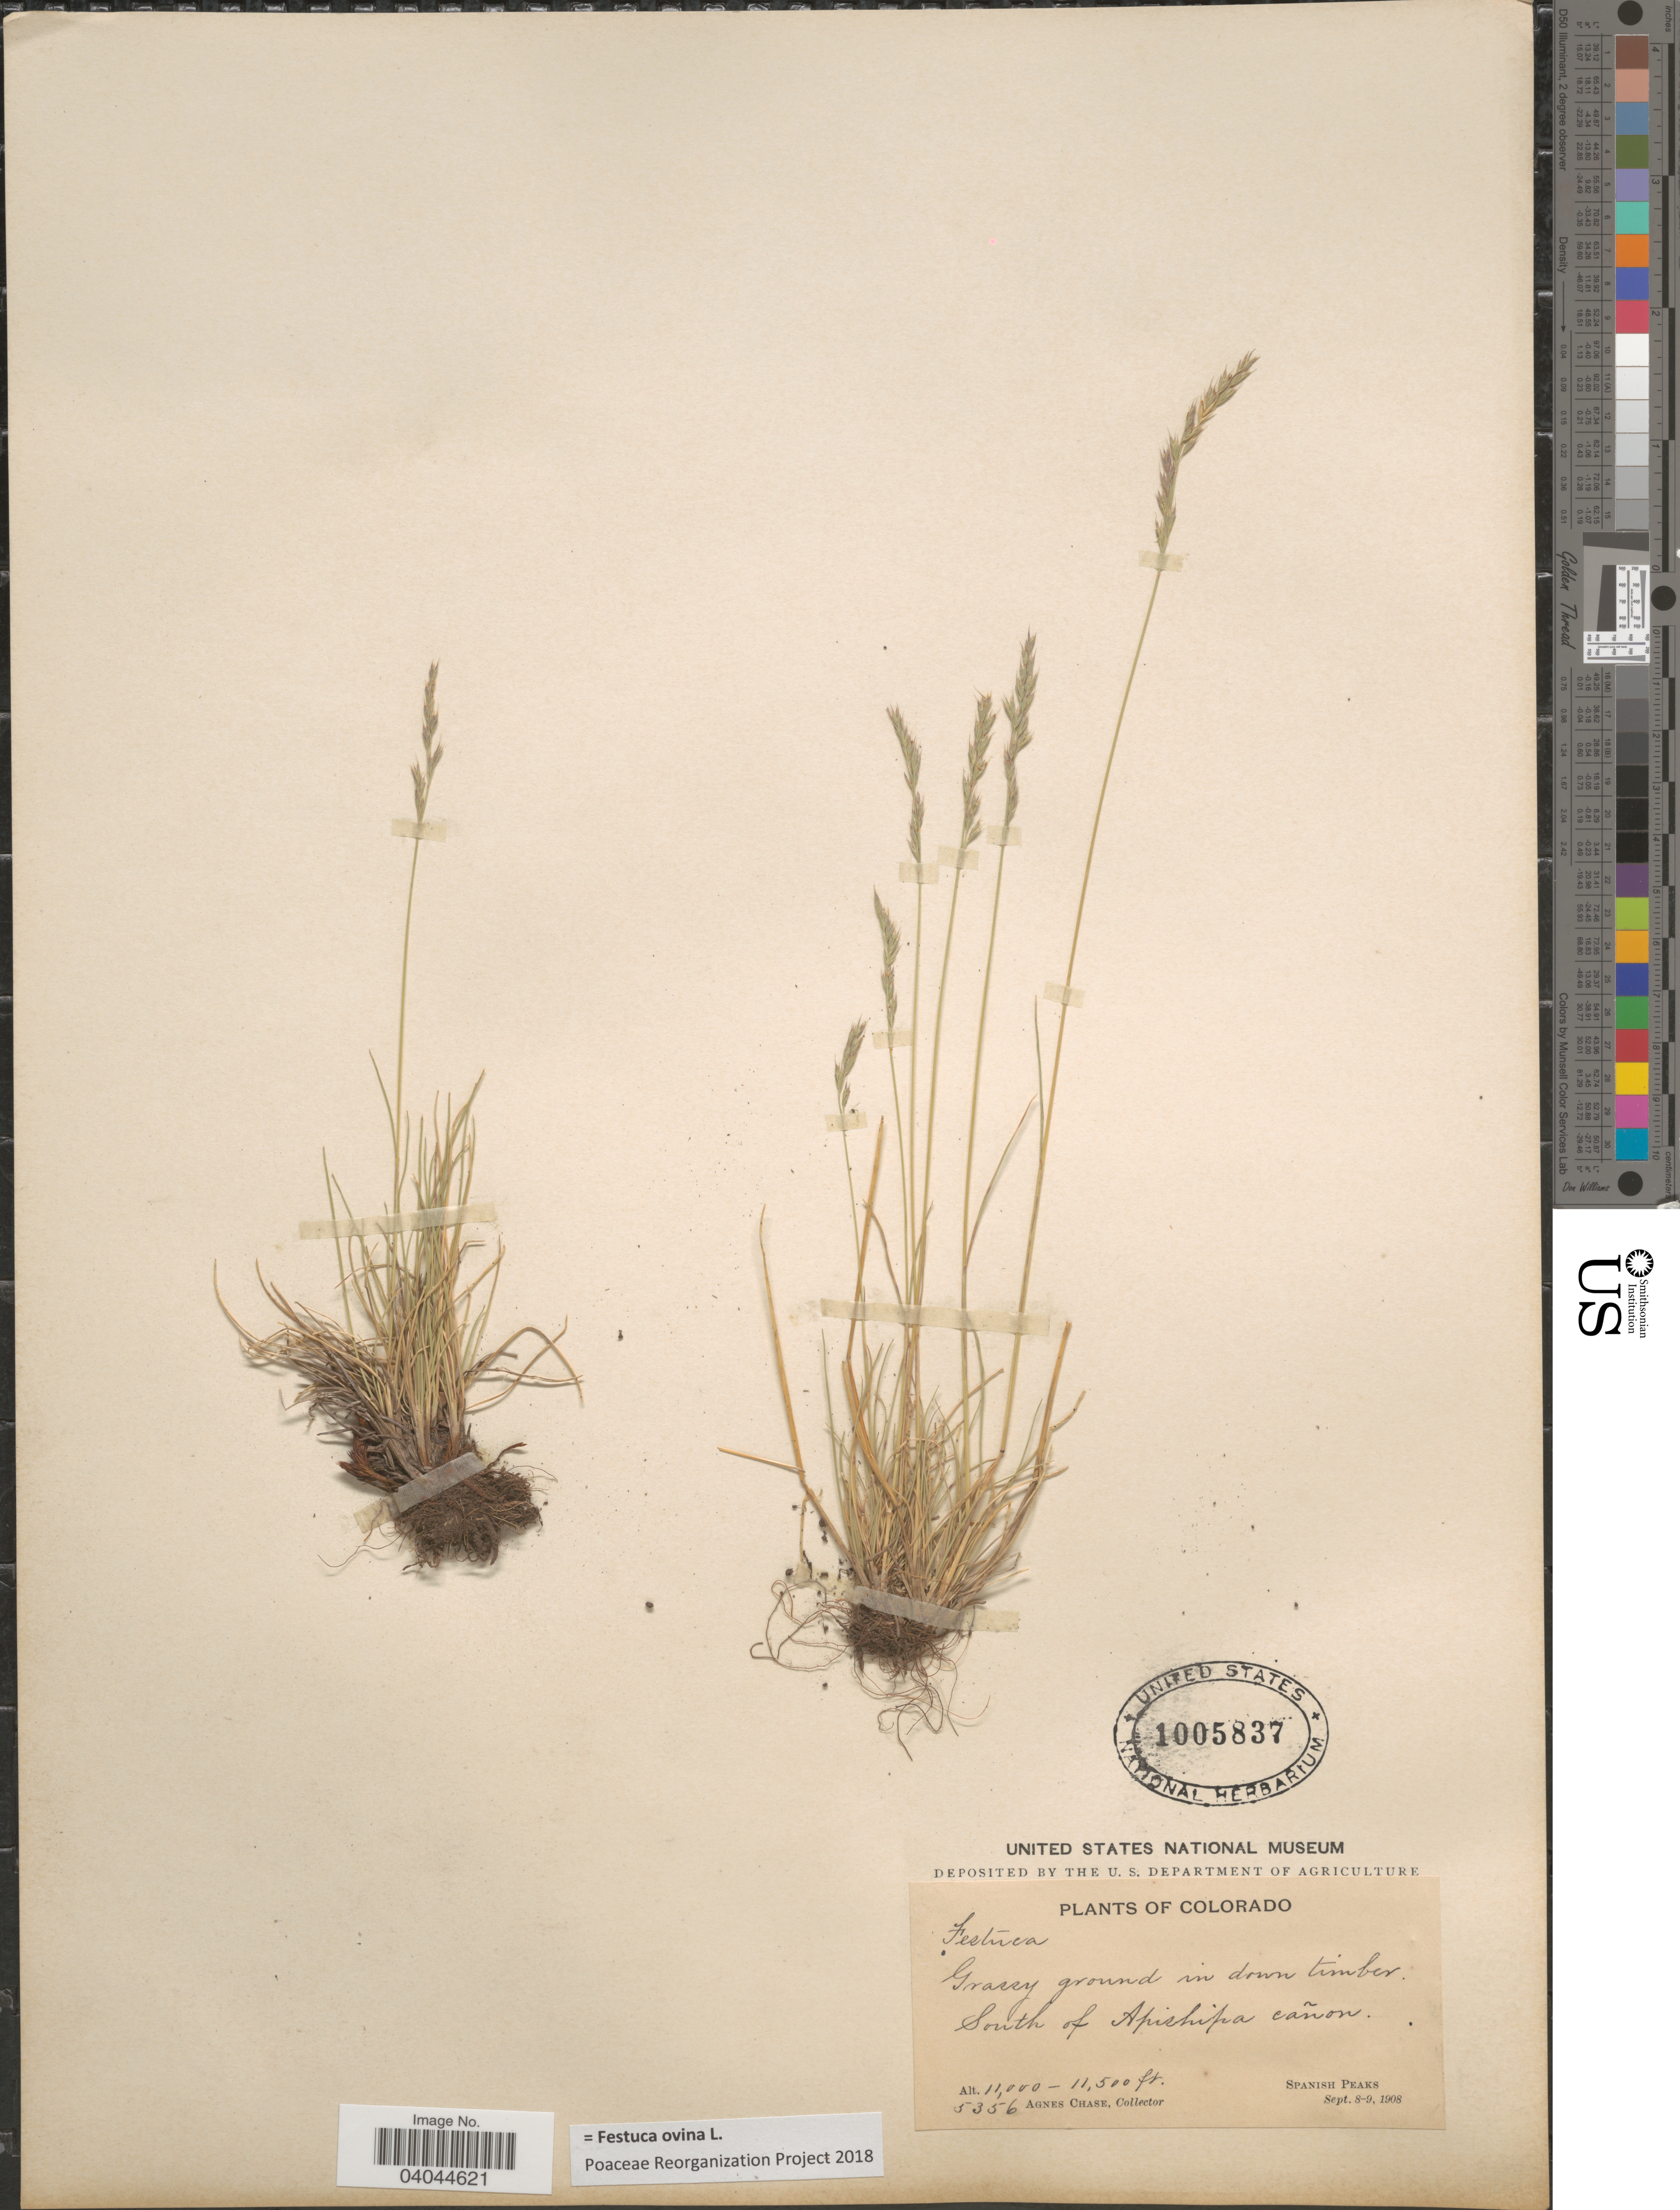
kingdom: Plantae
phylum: Tracheophyta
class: Liliopsida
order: Poales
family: Poaceae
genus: Festuca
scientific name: Festuca ovina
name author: L.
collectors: A. Chase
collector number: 5356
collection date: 1908-09-08/1908-09-09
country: United States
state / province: Colorado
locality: Grassy ground in down timber. South of Apishipa cañon. Spanish Pass.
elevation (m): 3353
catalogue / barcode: US 1005837